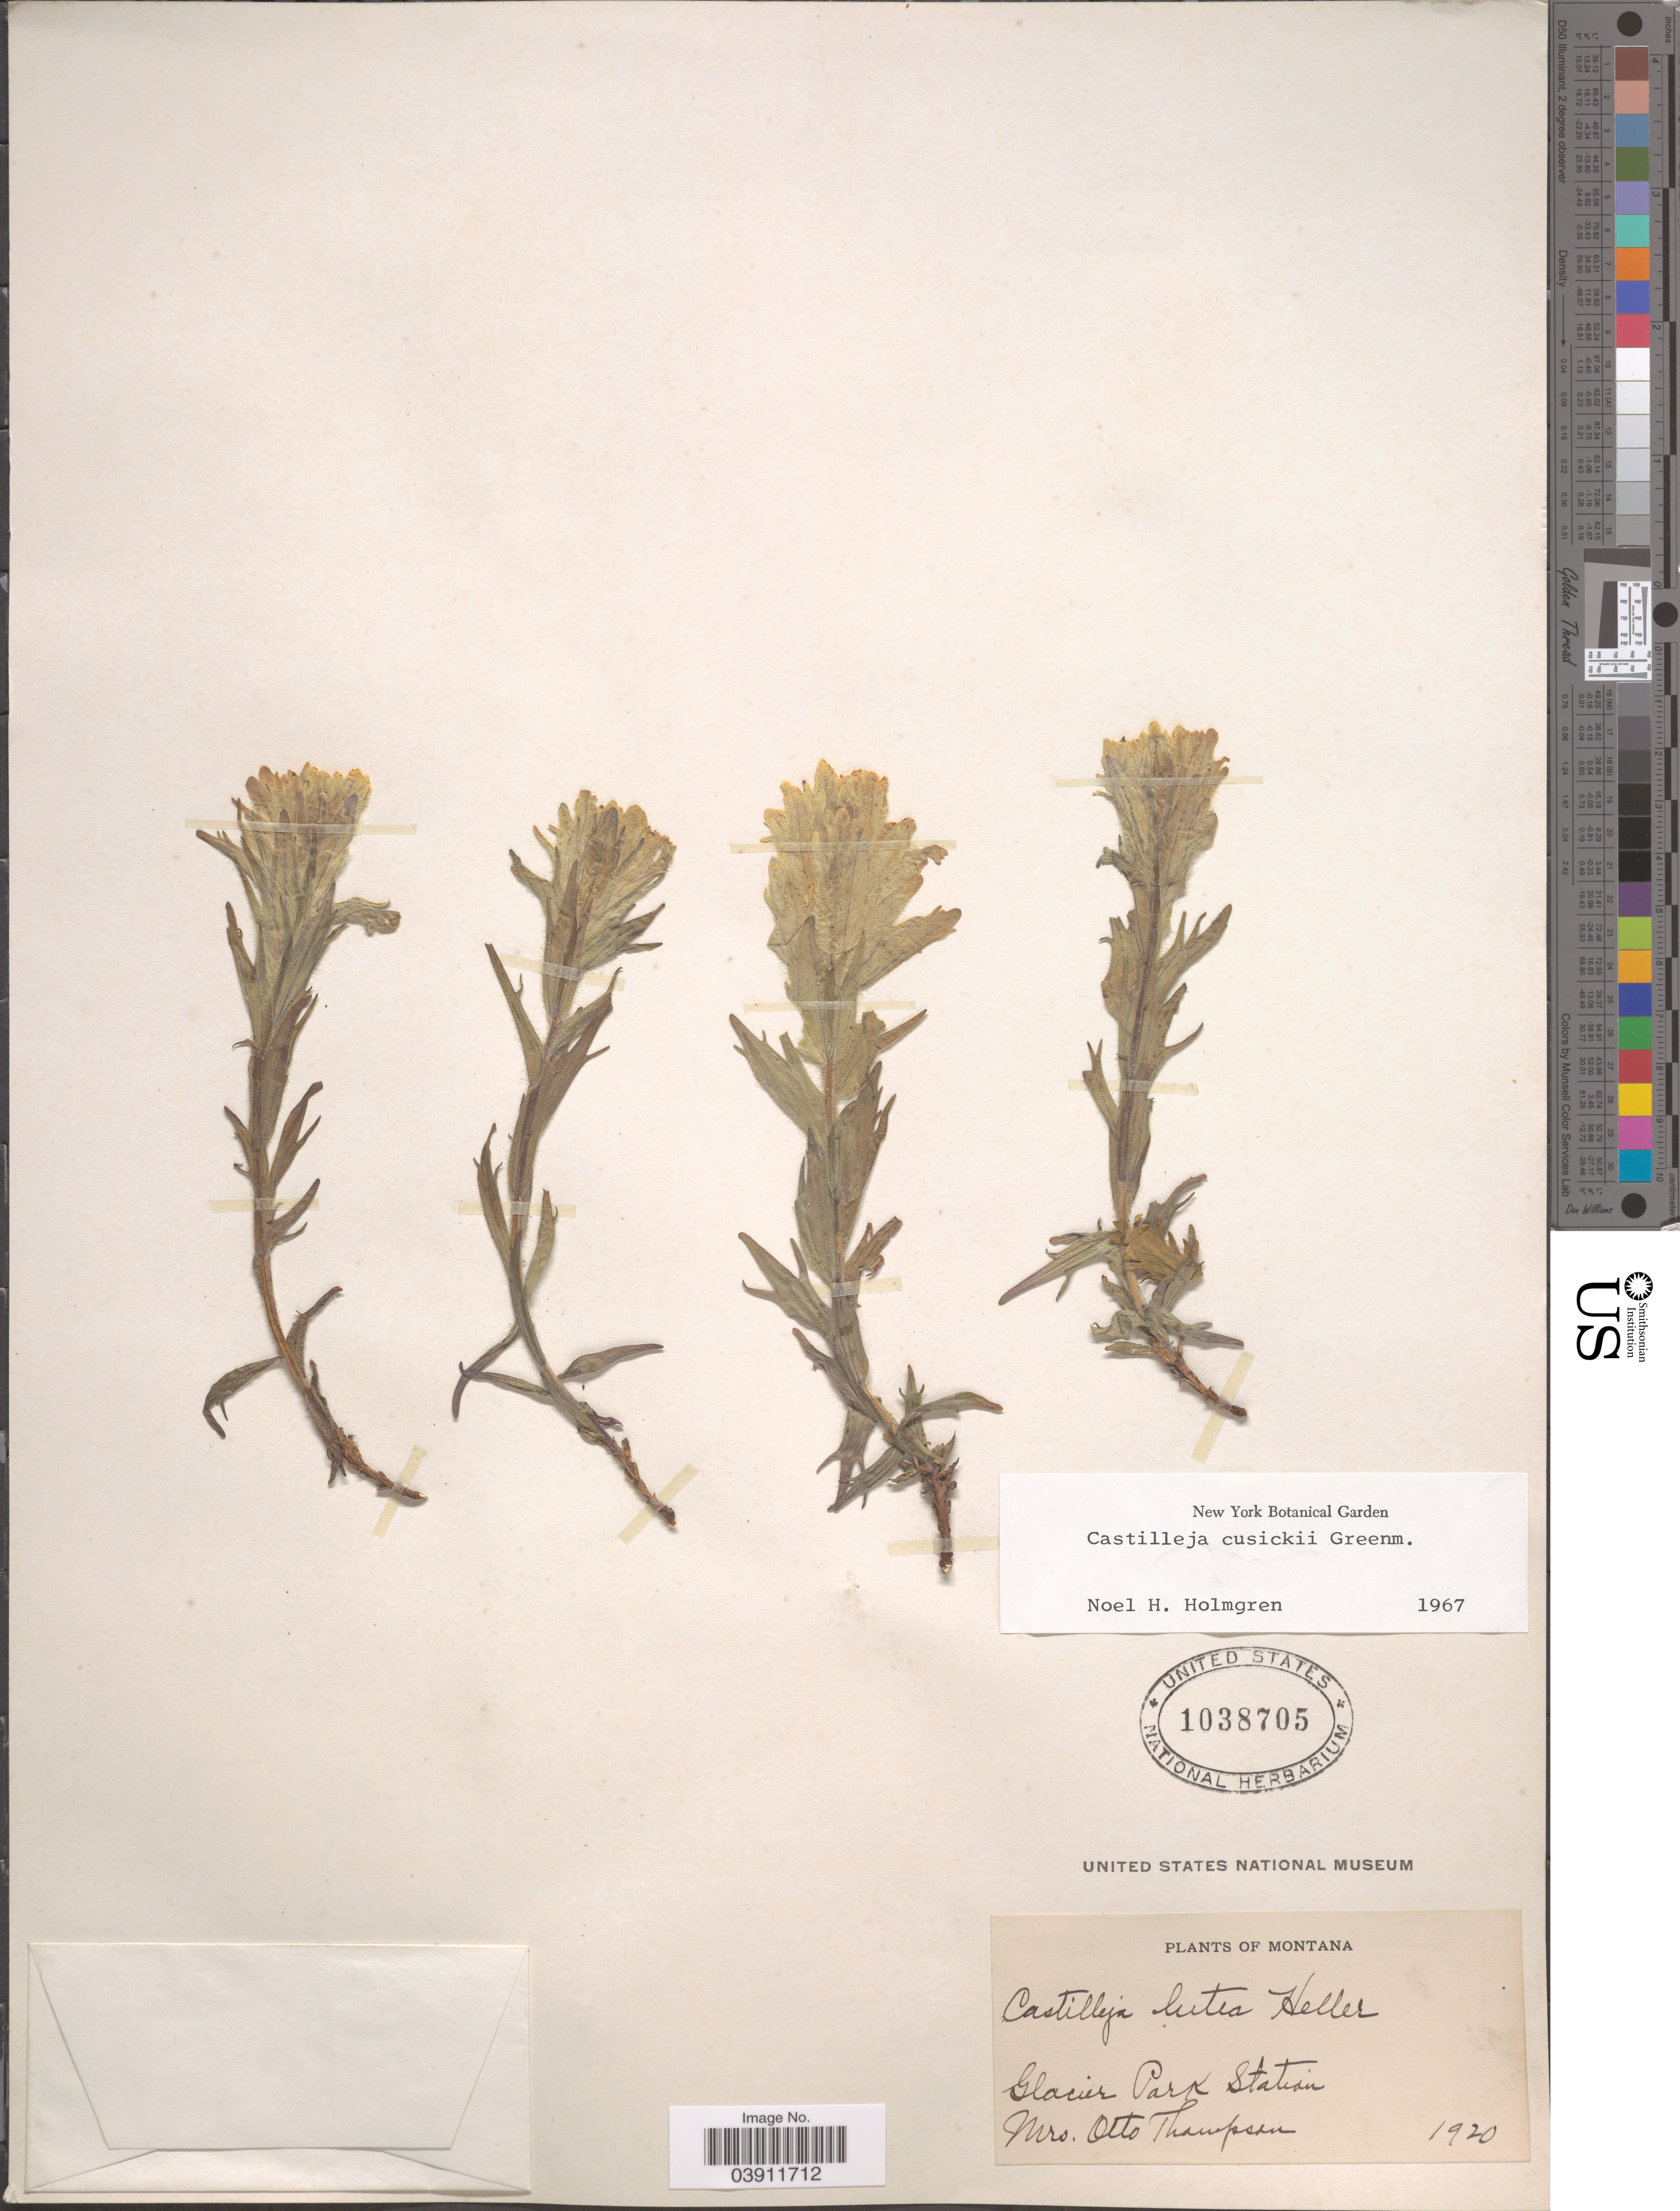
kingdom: Plantae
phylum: Tracheophyta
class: Magnoliopsida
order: Lamiales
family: Orobanchaceae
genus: Castilleja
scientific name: Castilleja cusickii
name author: Greenm.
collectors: O. Thompson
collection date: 1920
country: United States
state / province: Montana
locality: Glacier Park Station.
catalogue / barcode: US 1038705